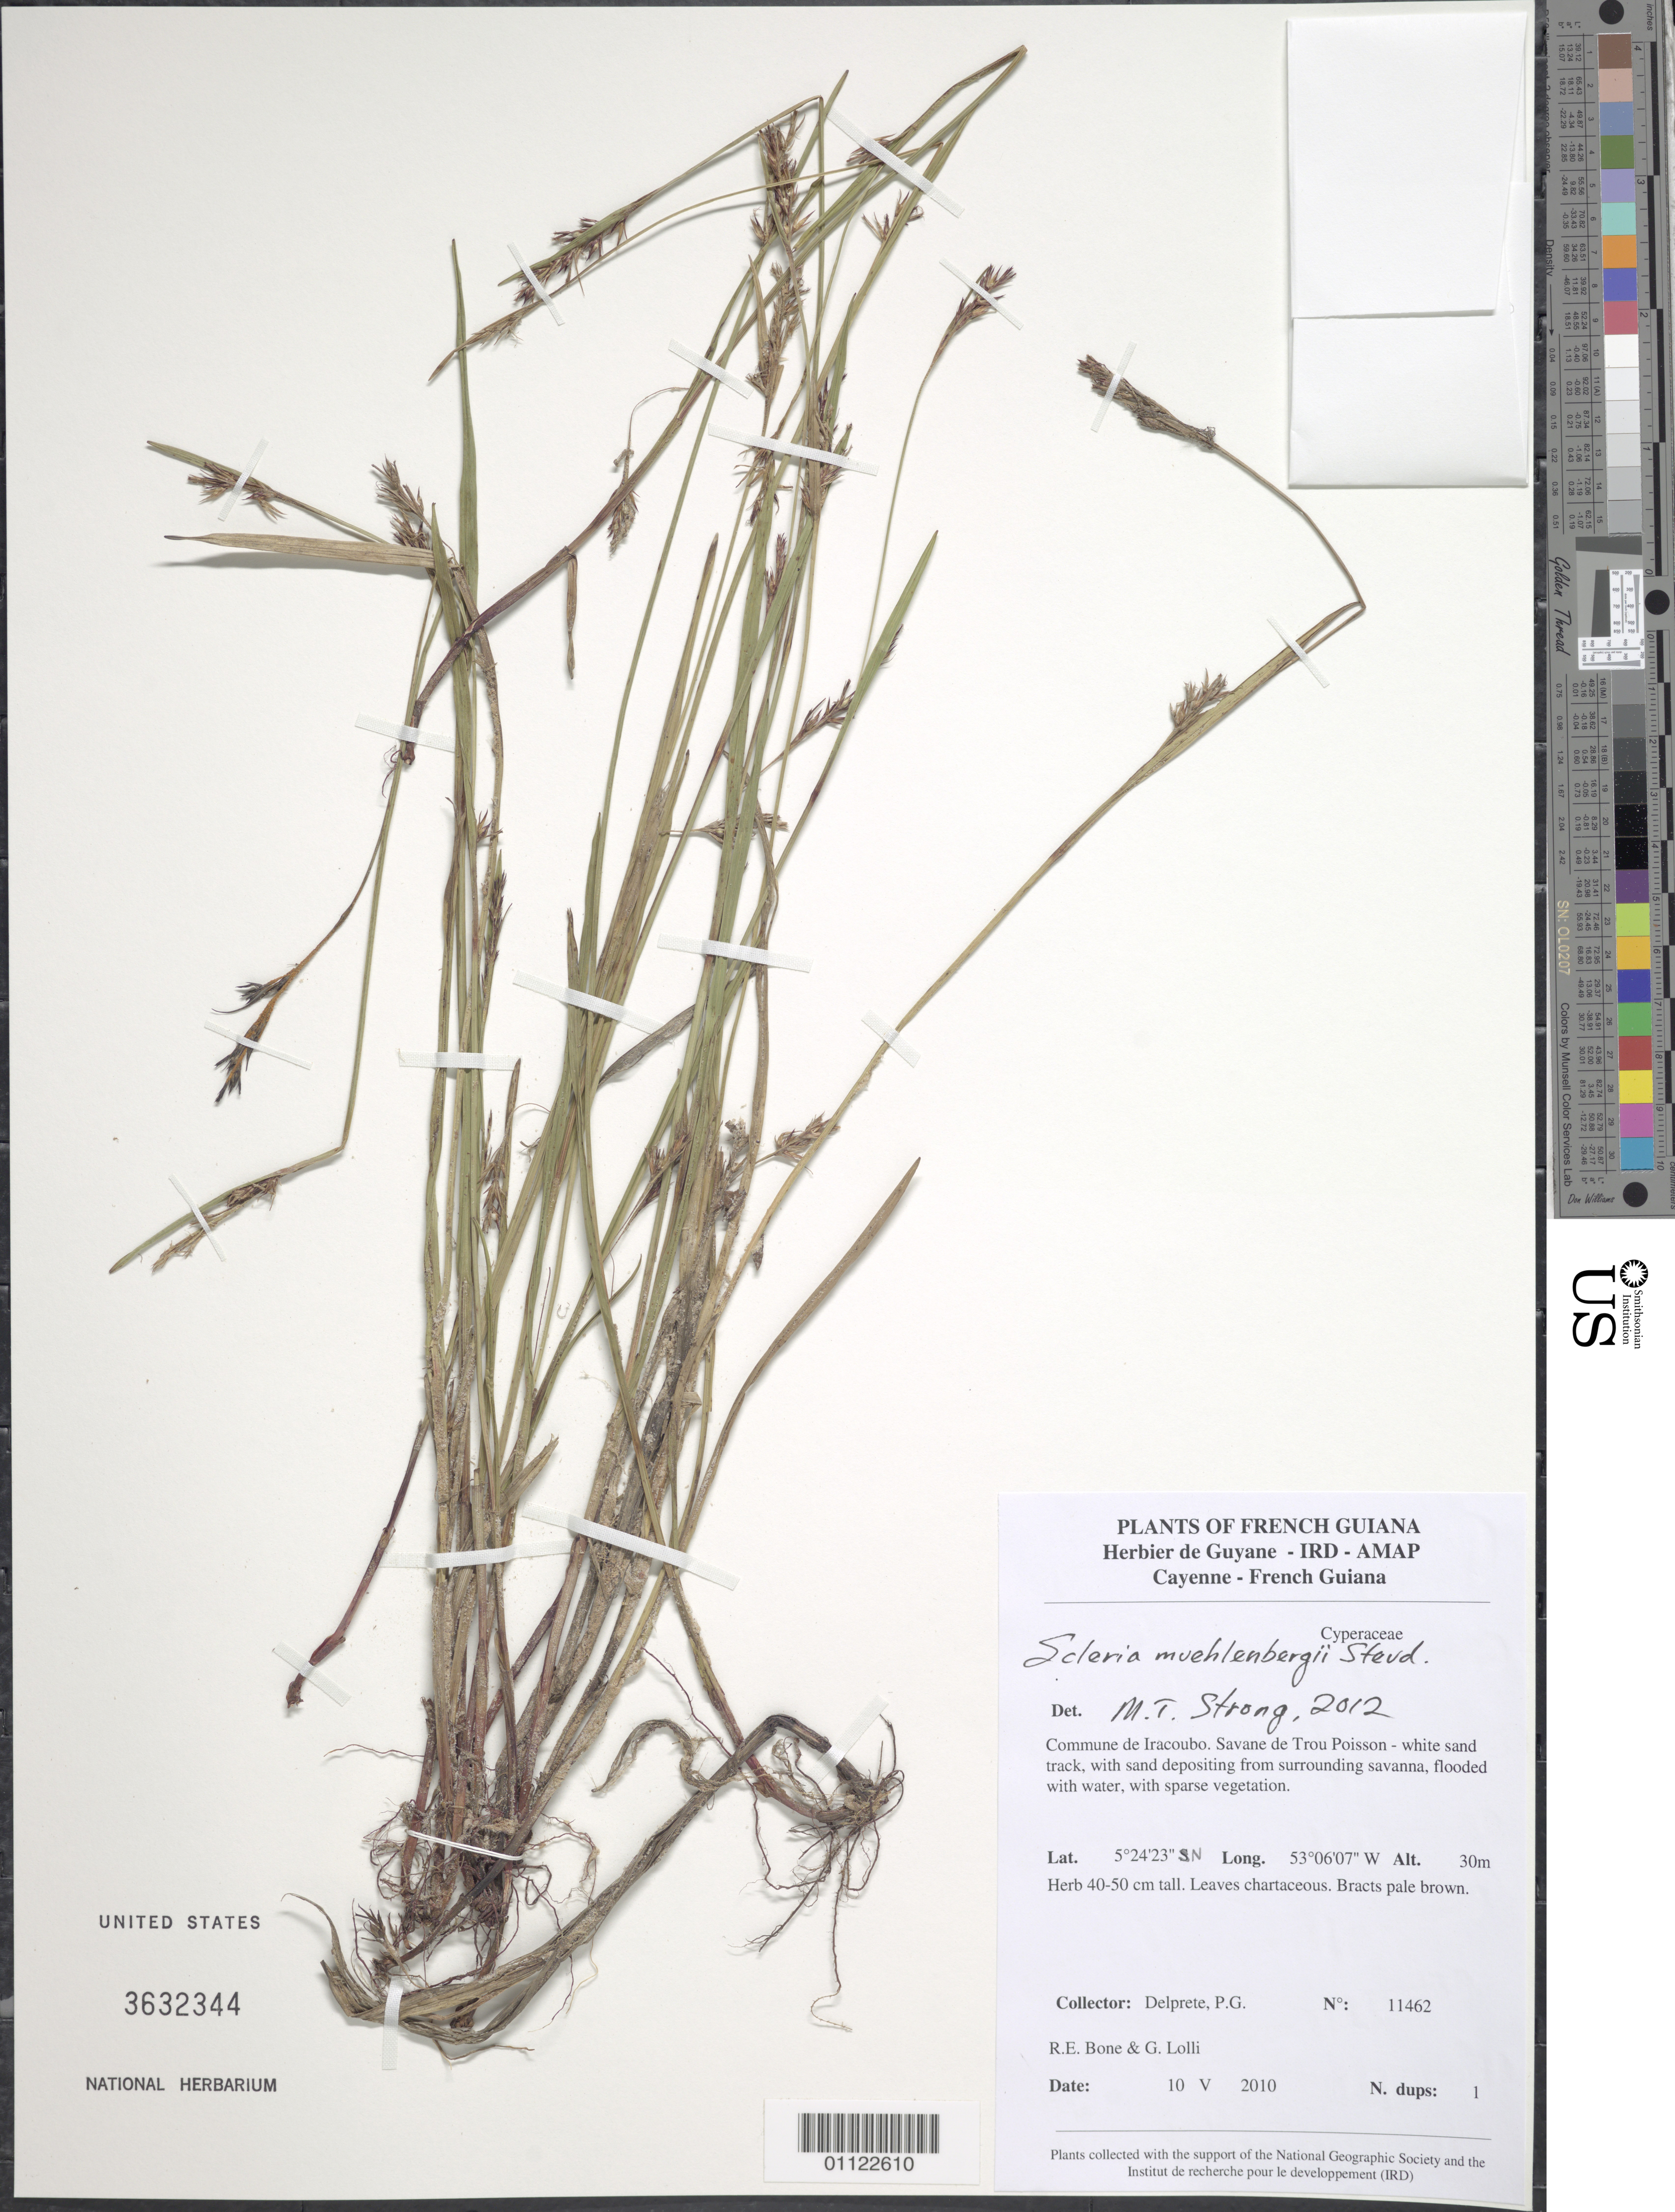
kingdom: Plantae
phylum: Tracheophyta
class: Liliopsida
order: Poales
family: Cyperaceae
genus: Scleria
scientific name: Scleria muehlenbergii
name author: Steud.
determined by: Strong, M. T., (US), Smithsonian Institution - National Museum of Natural History (UNITED STATES)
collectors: P. G. Delprete, R. Bone & G. Lolli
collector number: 11462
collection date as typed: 10-May-10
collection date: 1910-05-10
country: French Guiana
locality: Commune de Iracoubo. Savane de Trou Poisson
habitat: White sand track, with sand depositing from surrounding savanna, flooded with water, with sparse vegetation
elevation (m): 30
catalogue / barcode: US 3632344